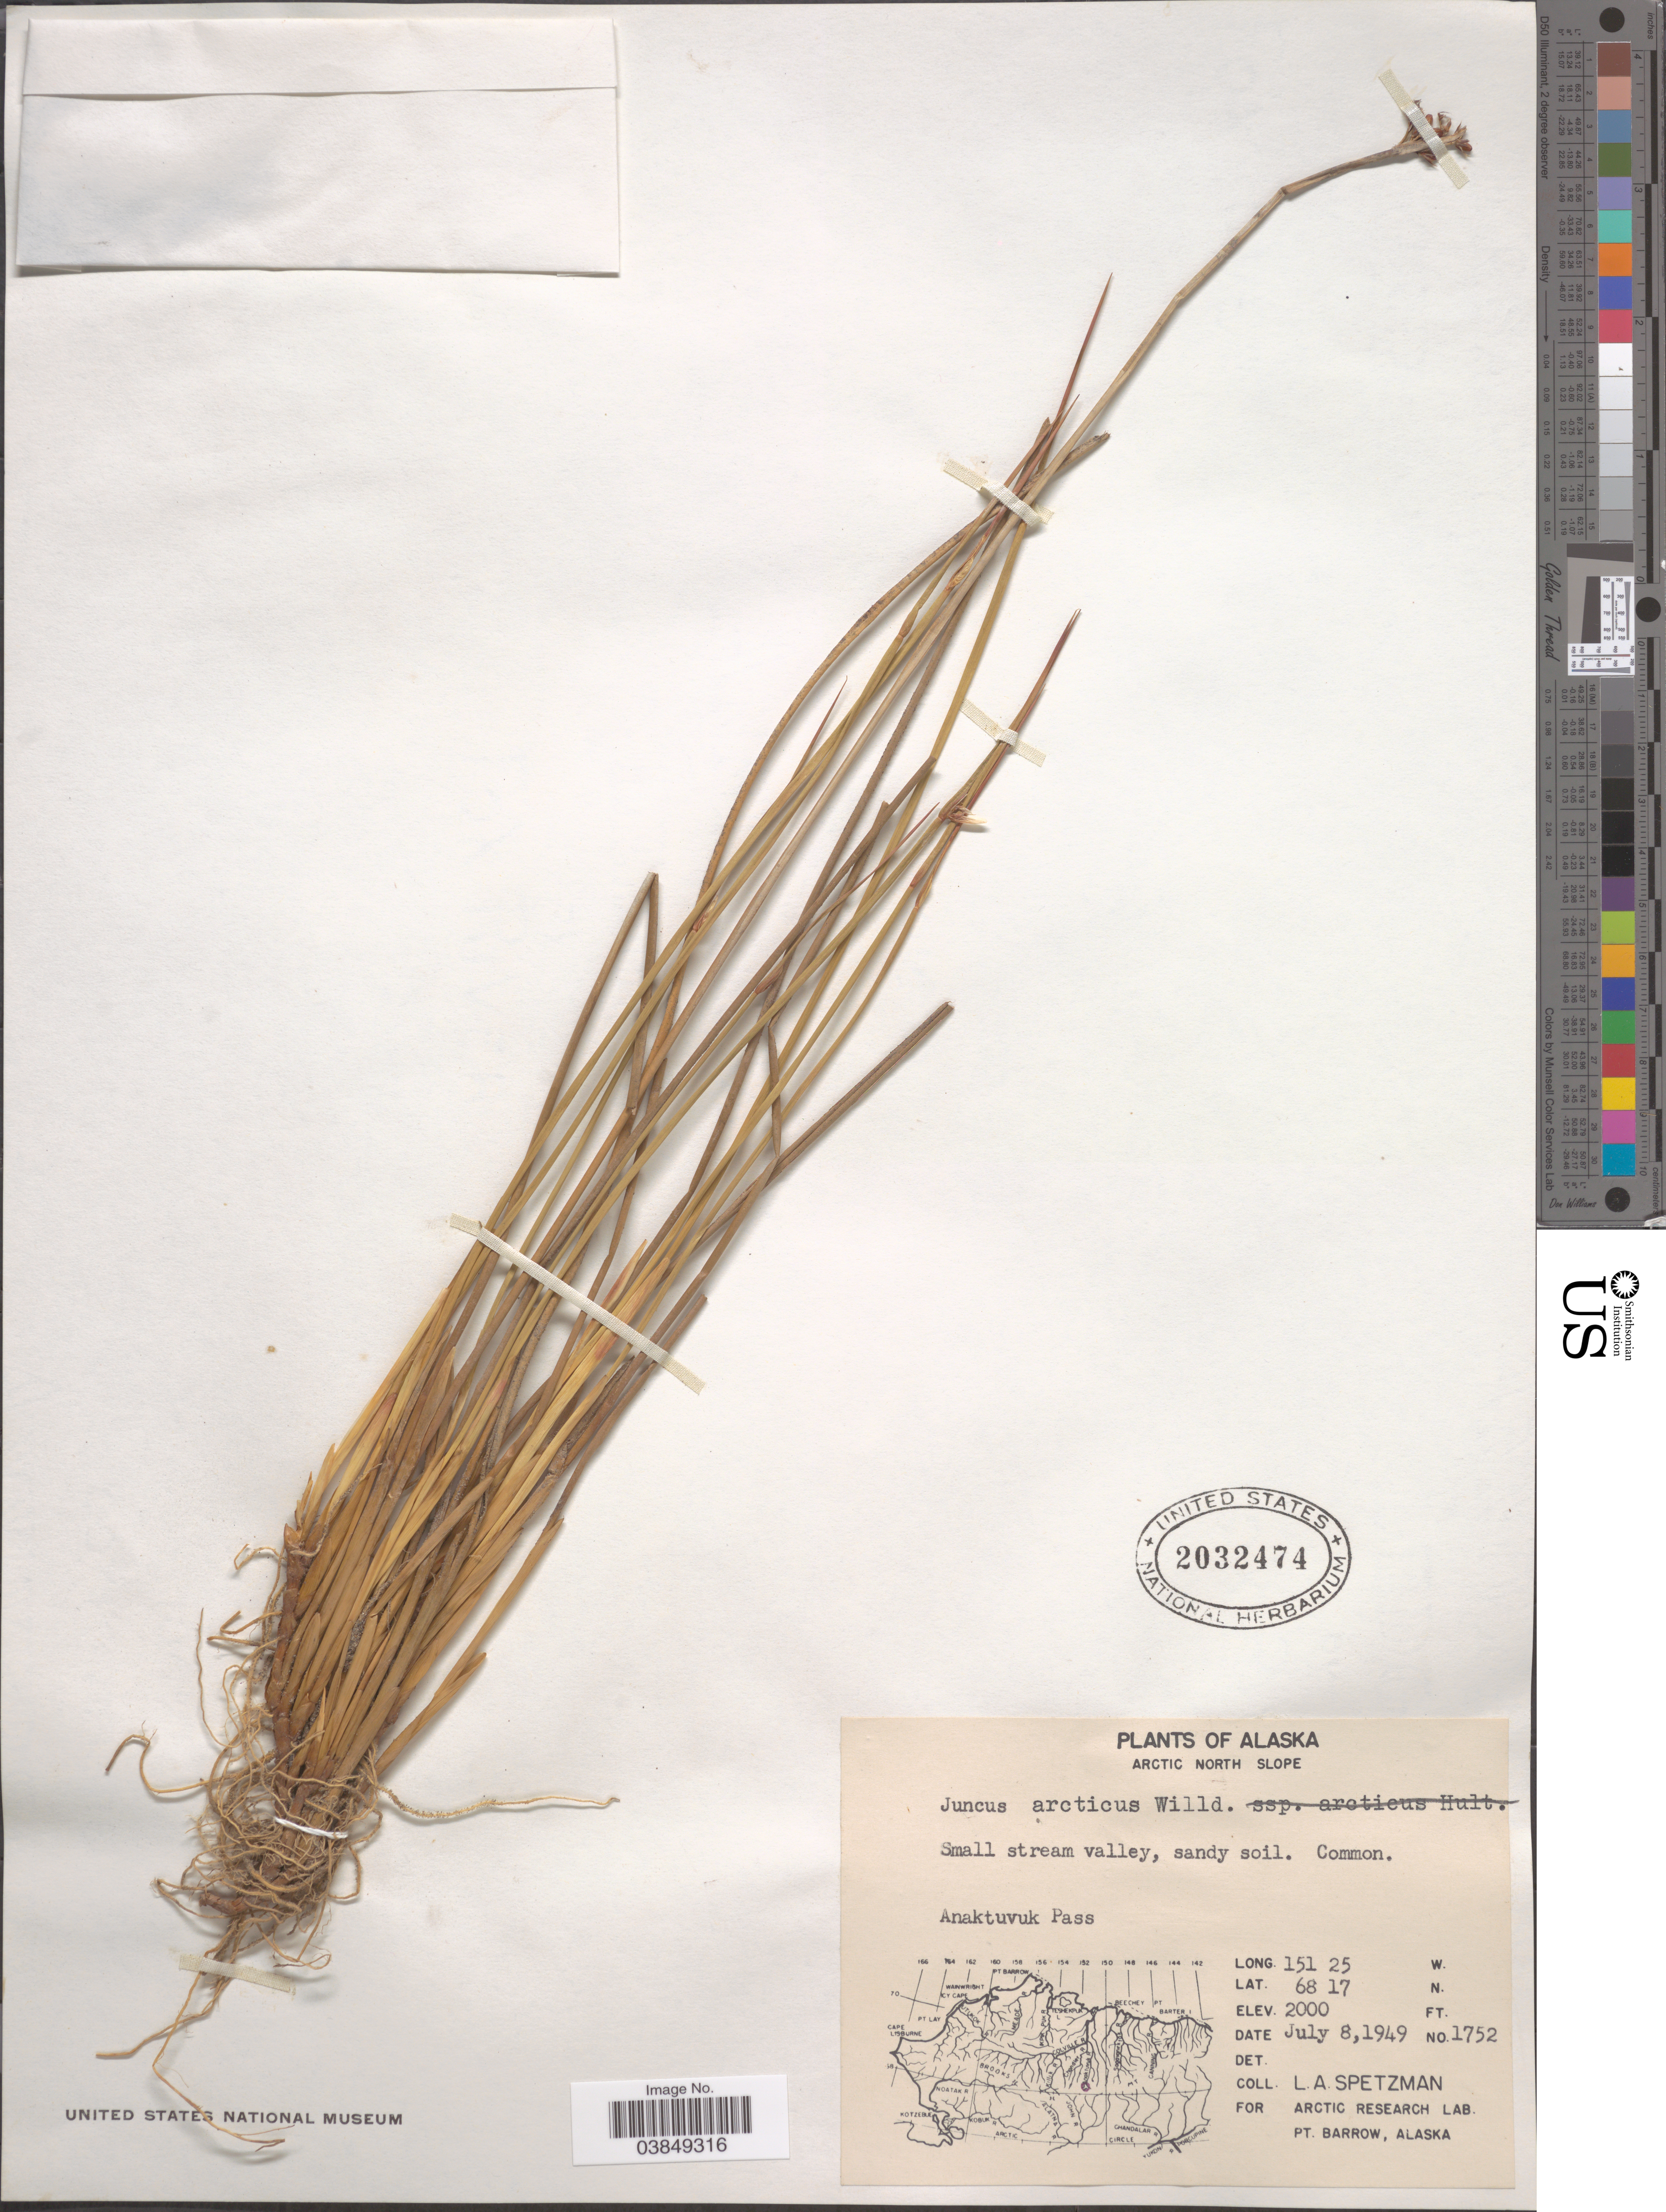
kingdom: Plantae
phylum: Tracheophyta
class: Liliopsida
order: Poales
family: Juncaceae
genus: Juncus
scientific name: Juncus arcticus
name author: Willd.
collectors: L. Spetzman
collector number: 1752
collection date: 1949-07-08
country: United States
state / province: Alaska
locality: Arctic North Slope. Anaktuvuk Pass.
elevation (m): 610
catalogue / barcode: US 2032474